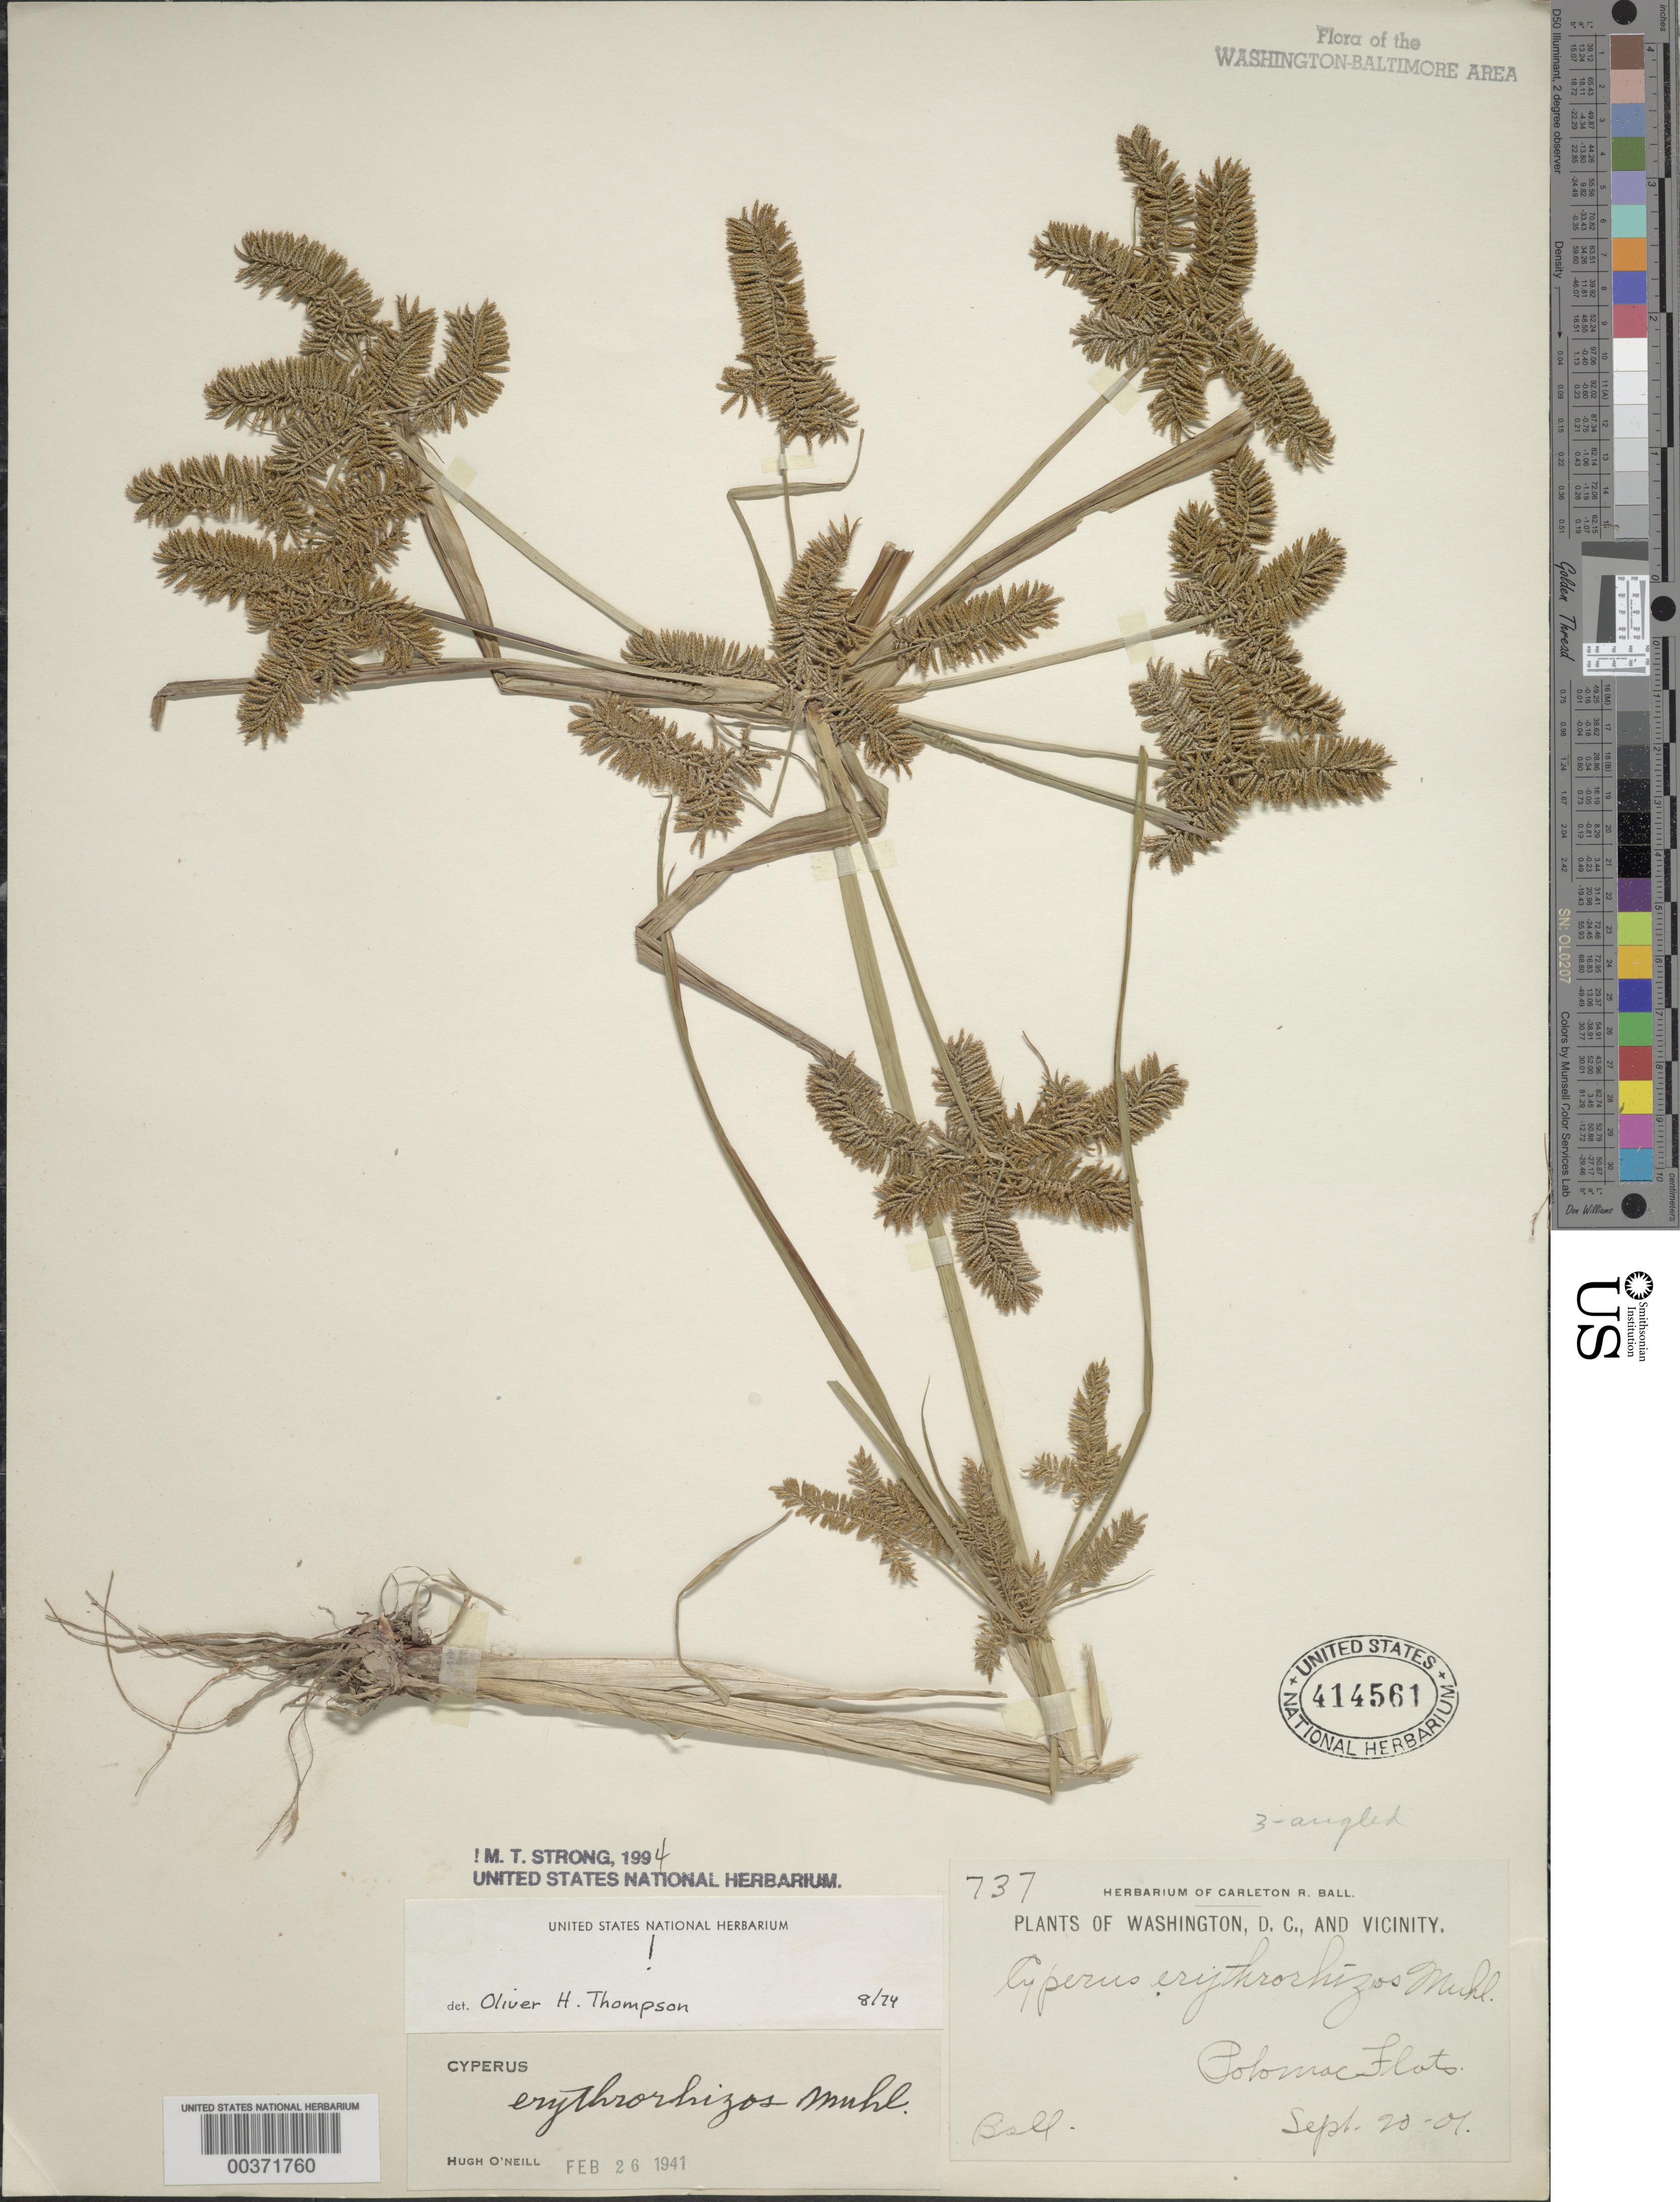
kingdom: Plantae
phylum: Tracheophyta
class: Liliopsida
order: Poales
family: Cyperaceae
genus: Cyperus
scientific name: Cyperus erythrorhizos Muhl.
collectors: C. R. Ball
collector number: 737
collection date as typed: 20 Sep 1901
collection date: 1901-09-20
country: United States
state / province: District of Columbia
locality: Potomac flats C. & O. Canal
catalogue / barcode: US 414561